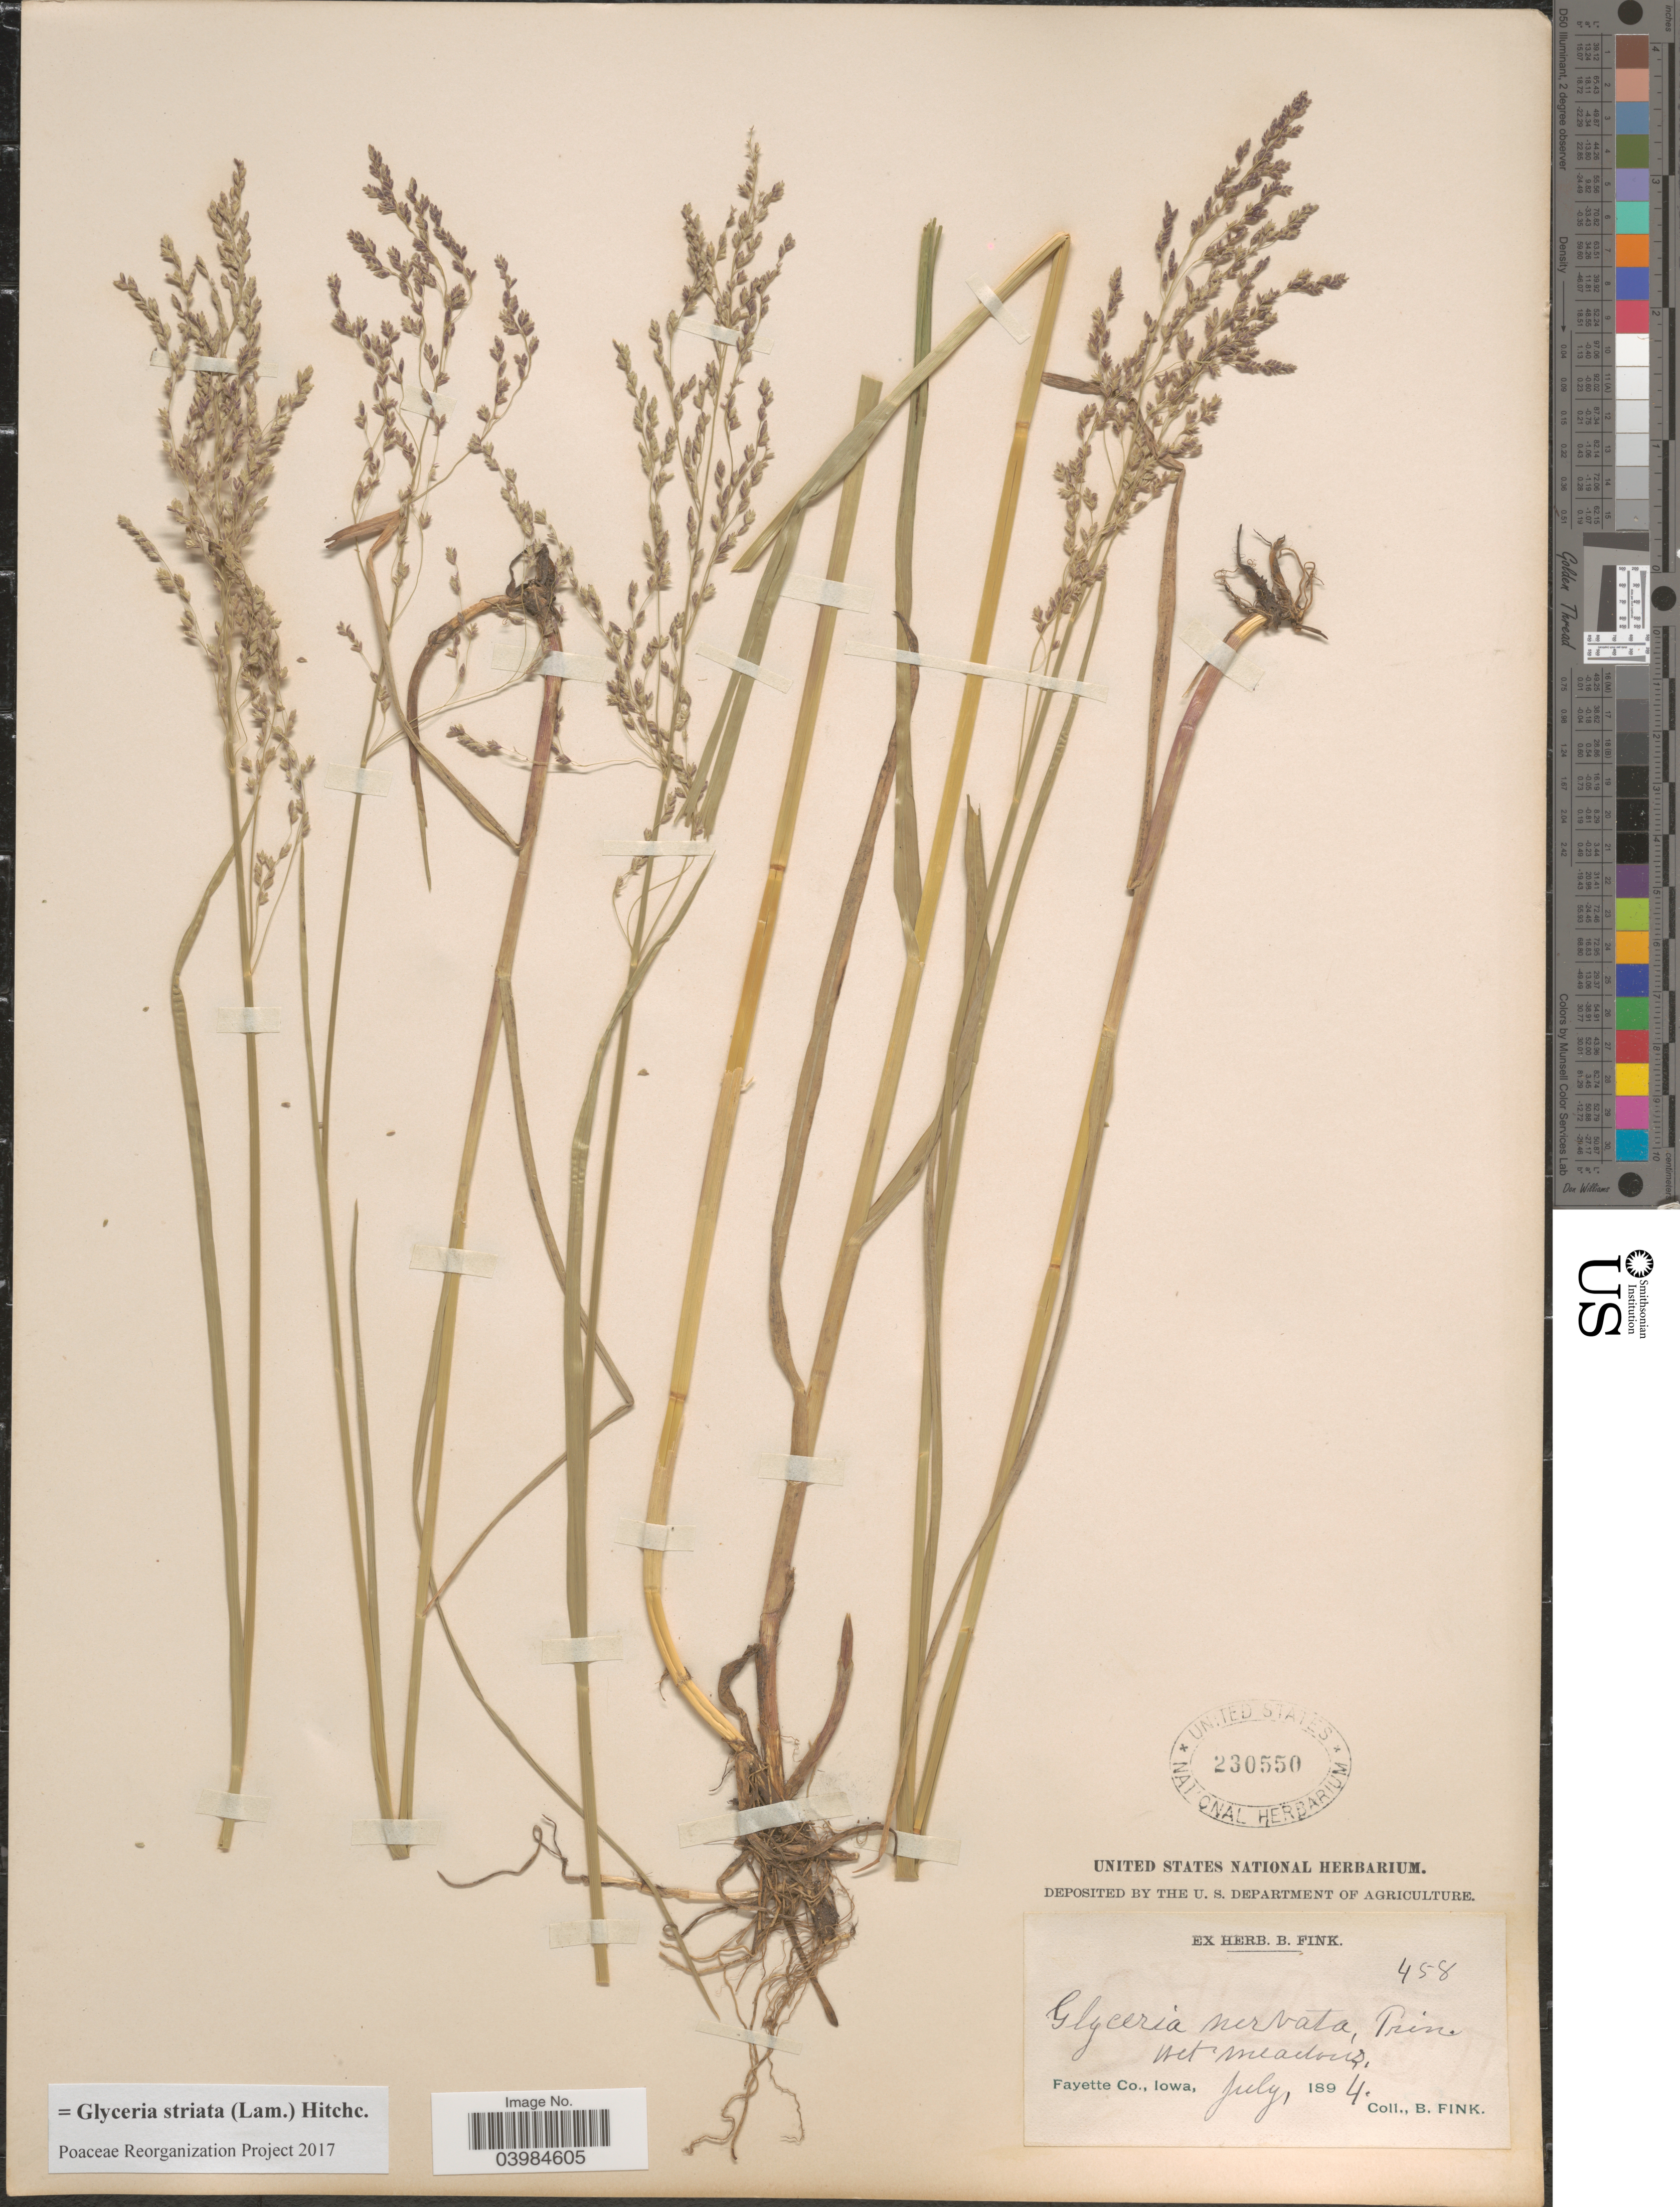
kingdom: Plantae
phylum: Tracheophyta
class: Liliopsida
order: Poales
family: Poaceae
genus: Glyceria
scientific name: Glyceria striata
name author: (Lam.) Hitchc.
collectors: B. Fink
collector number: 458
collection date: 1894-07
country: United States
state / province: Iowa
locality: Wet meadows, Fayette Co.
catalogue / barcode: US 230550